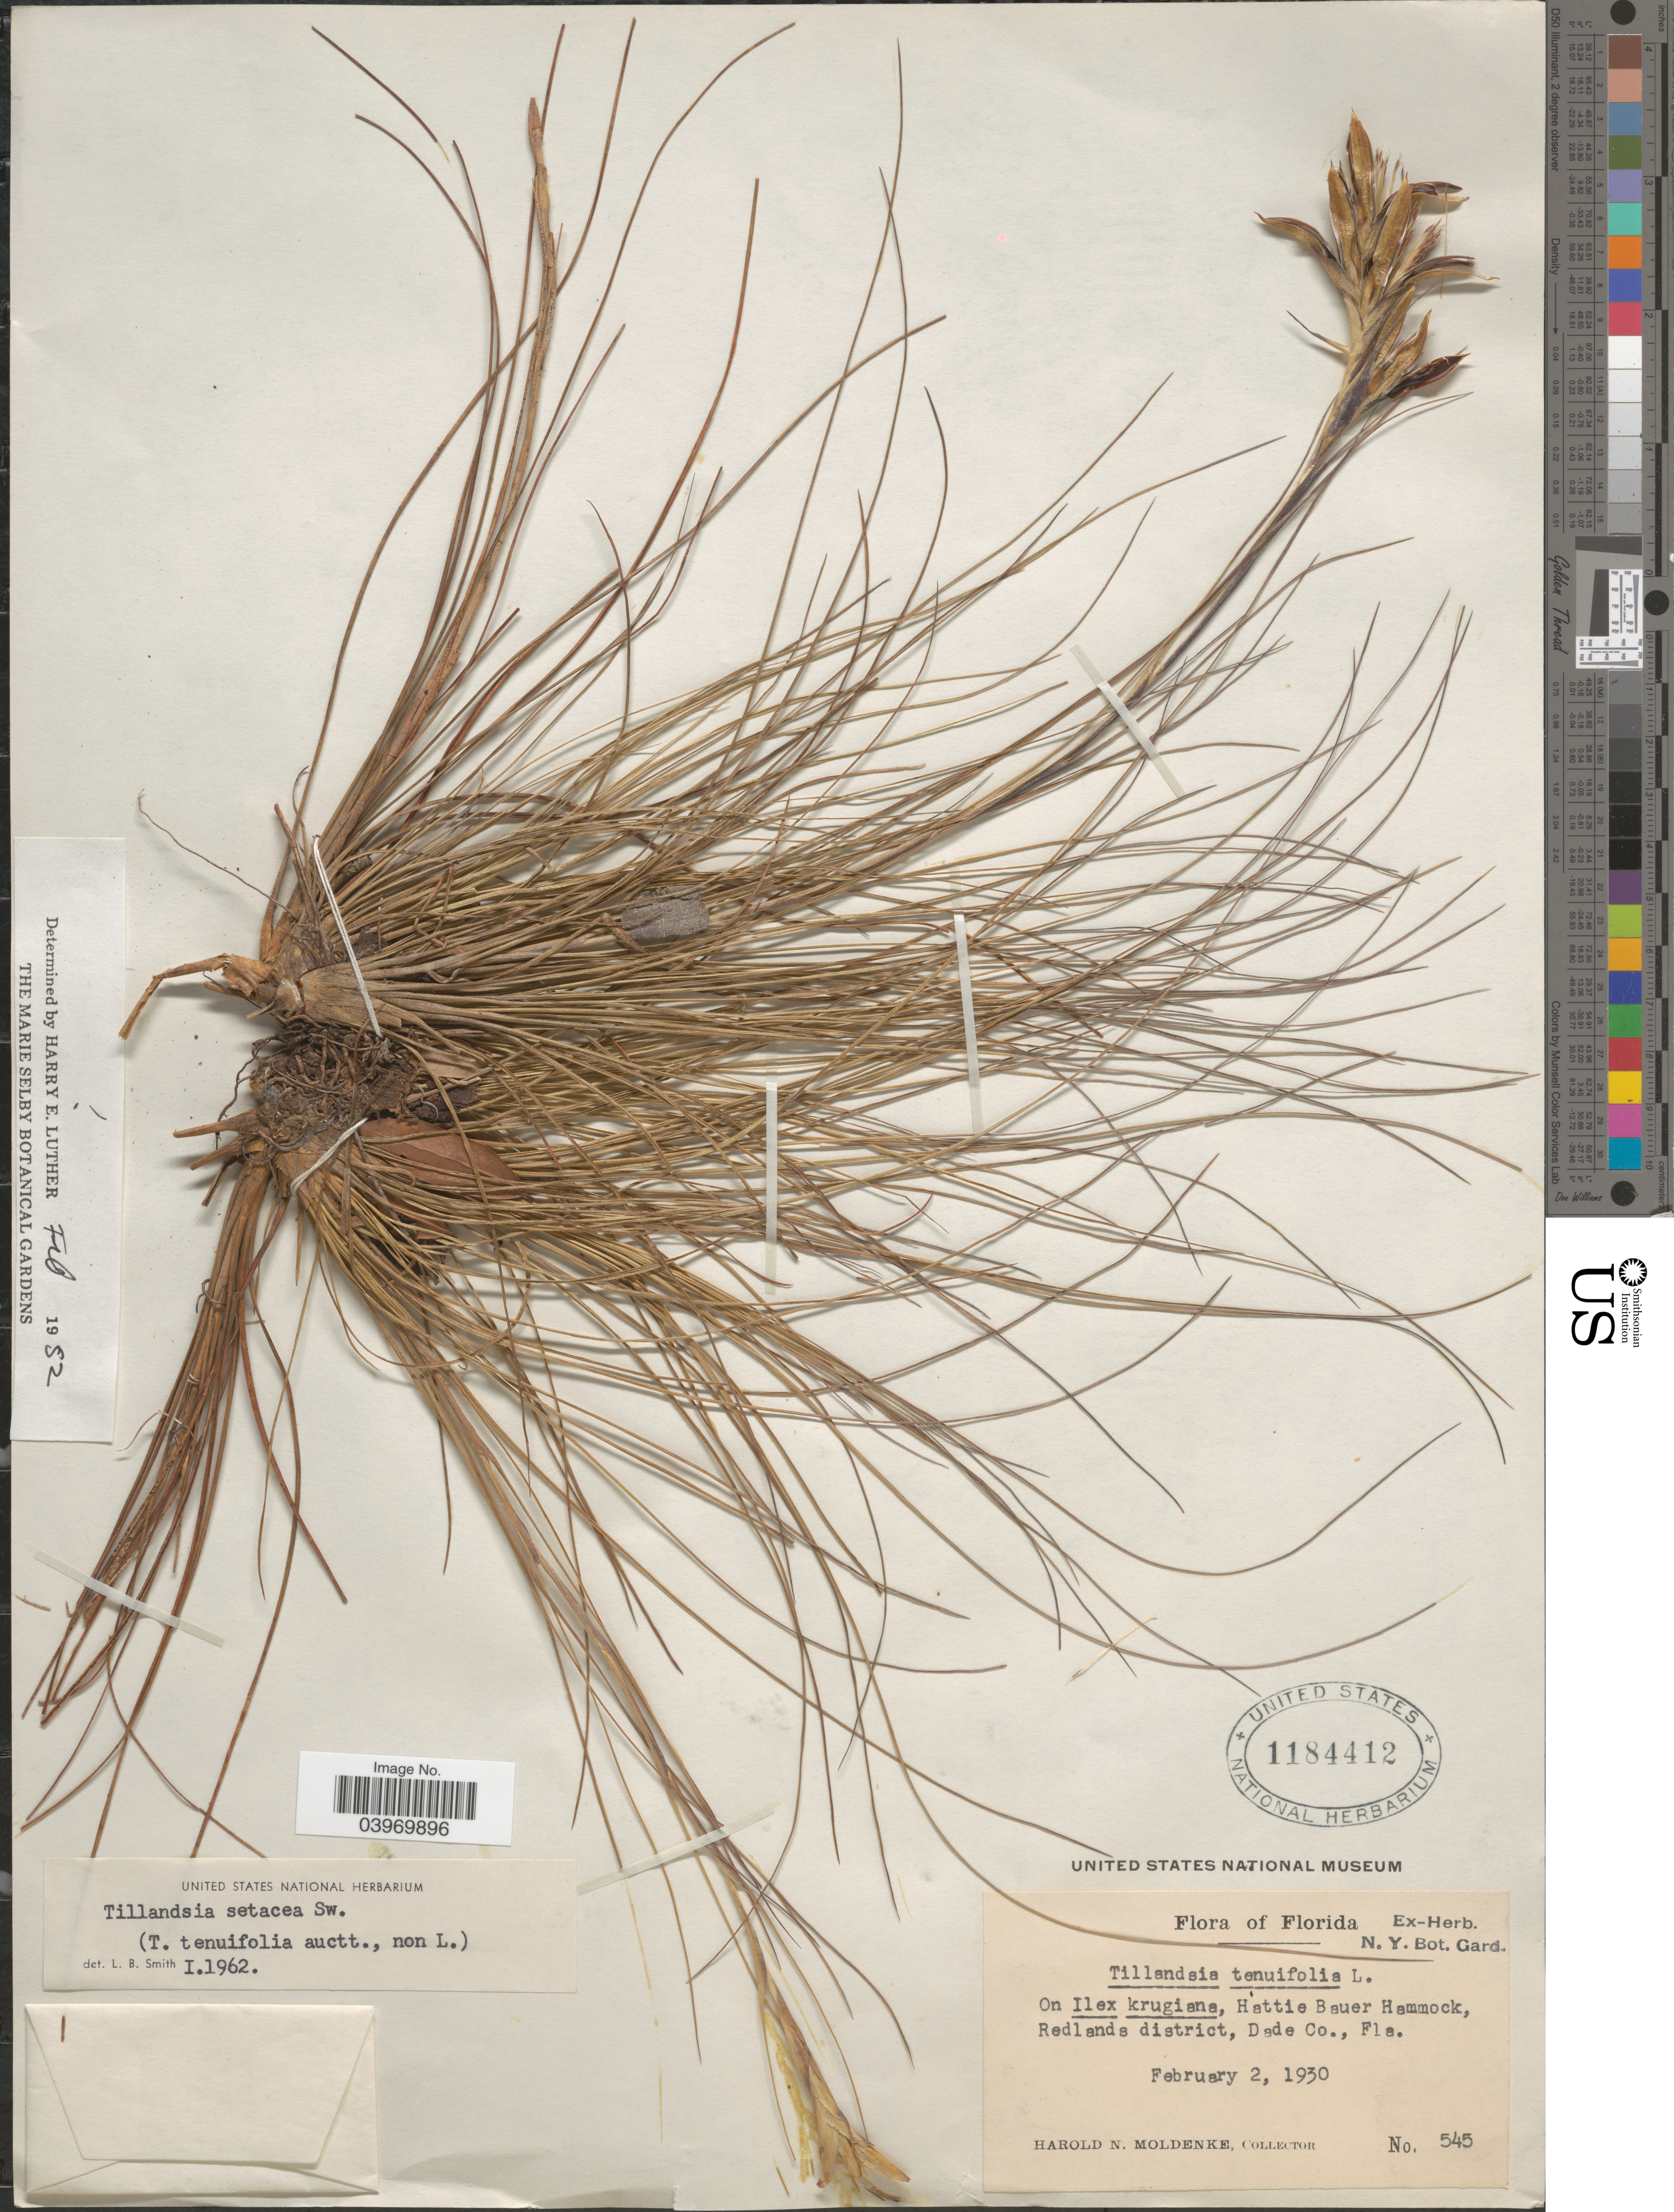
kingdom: Plantae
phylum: Tracheophyta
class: Liliopsida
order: Poales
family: Bromeliaceae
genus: Tillandsia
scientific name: Tillandsia setacea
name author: Sw.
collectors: H. N. Moldenke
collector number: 545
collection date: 1930-02-02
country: United States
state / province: Florida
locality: Hattie Bauer Hammock, Redlands district, Dade Co.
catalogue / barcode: US 1184412